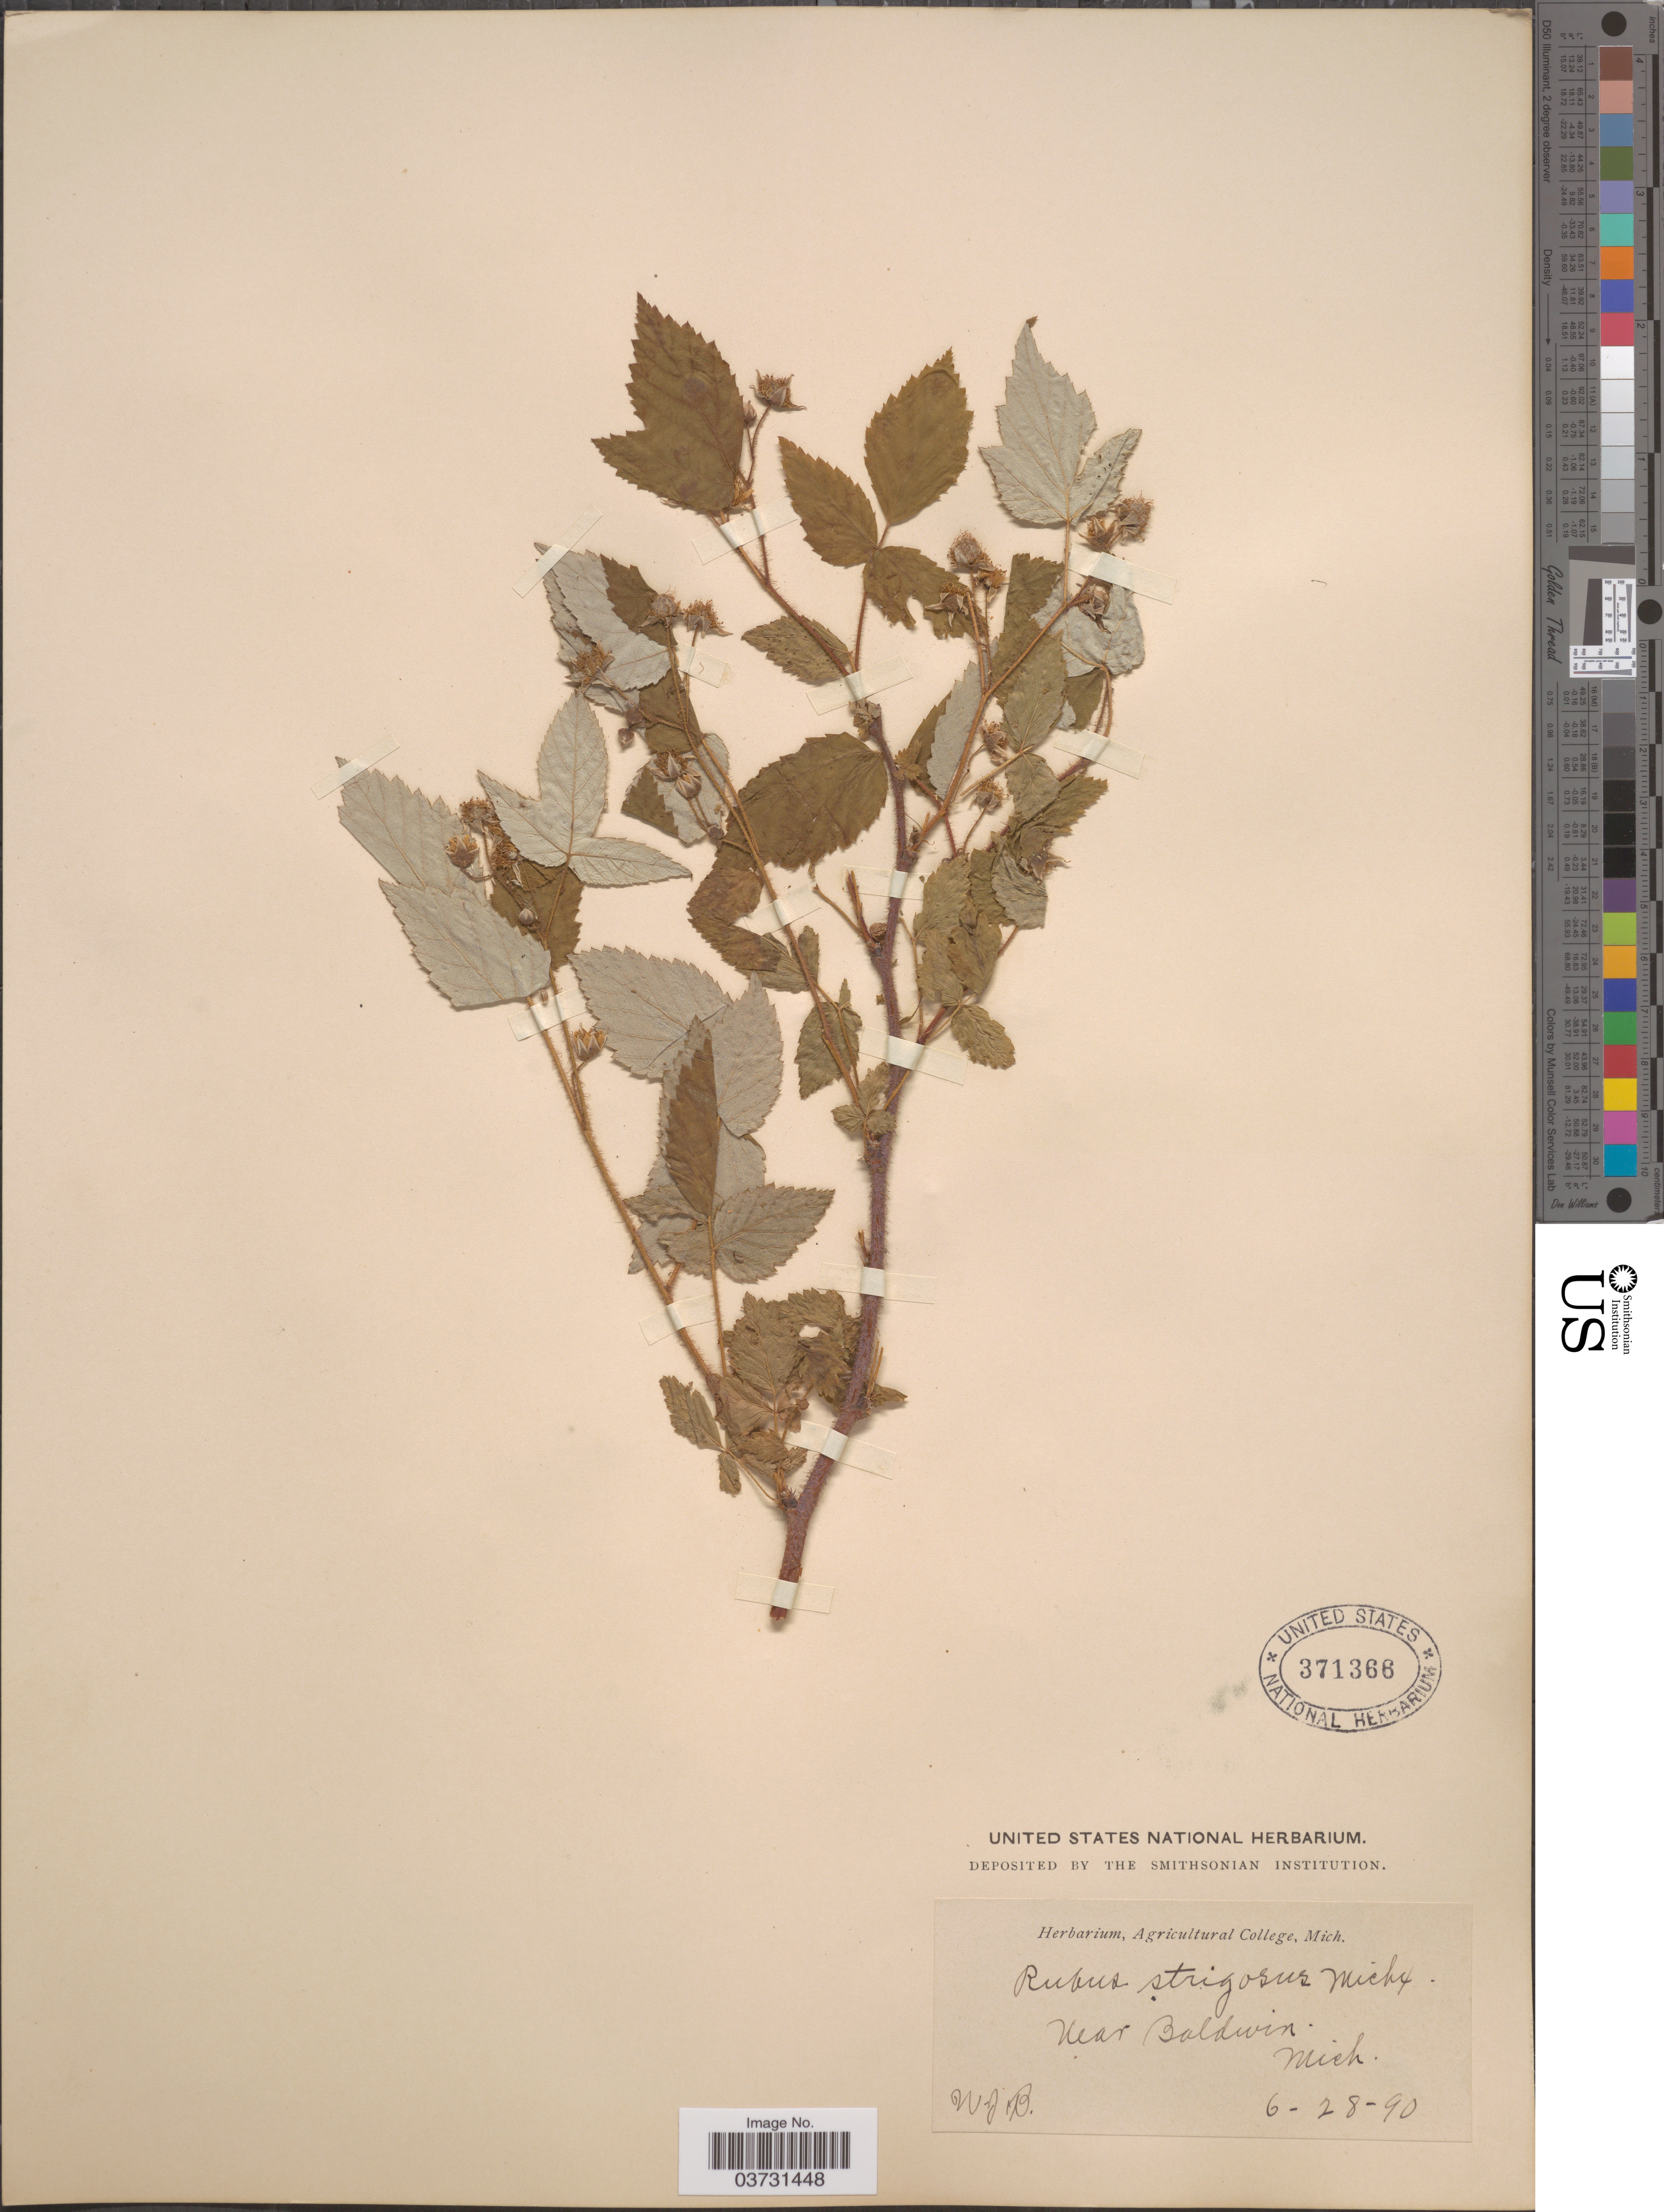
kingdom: Plantae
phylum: Tracheophyta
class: Magnoliopsida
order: Rosales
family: Rosaceae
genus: Rubus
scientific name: Rubus strigosus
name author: Michx.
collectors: W.J.B.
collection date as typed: Transcribed d/m/y: 28/6/90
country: United States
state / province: Michigan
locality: Near Baldwin.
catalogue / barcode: US 371366